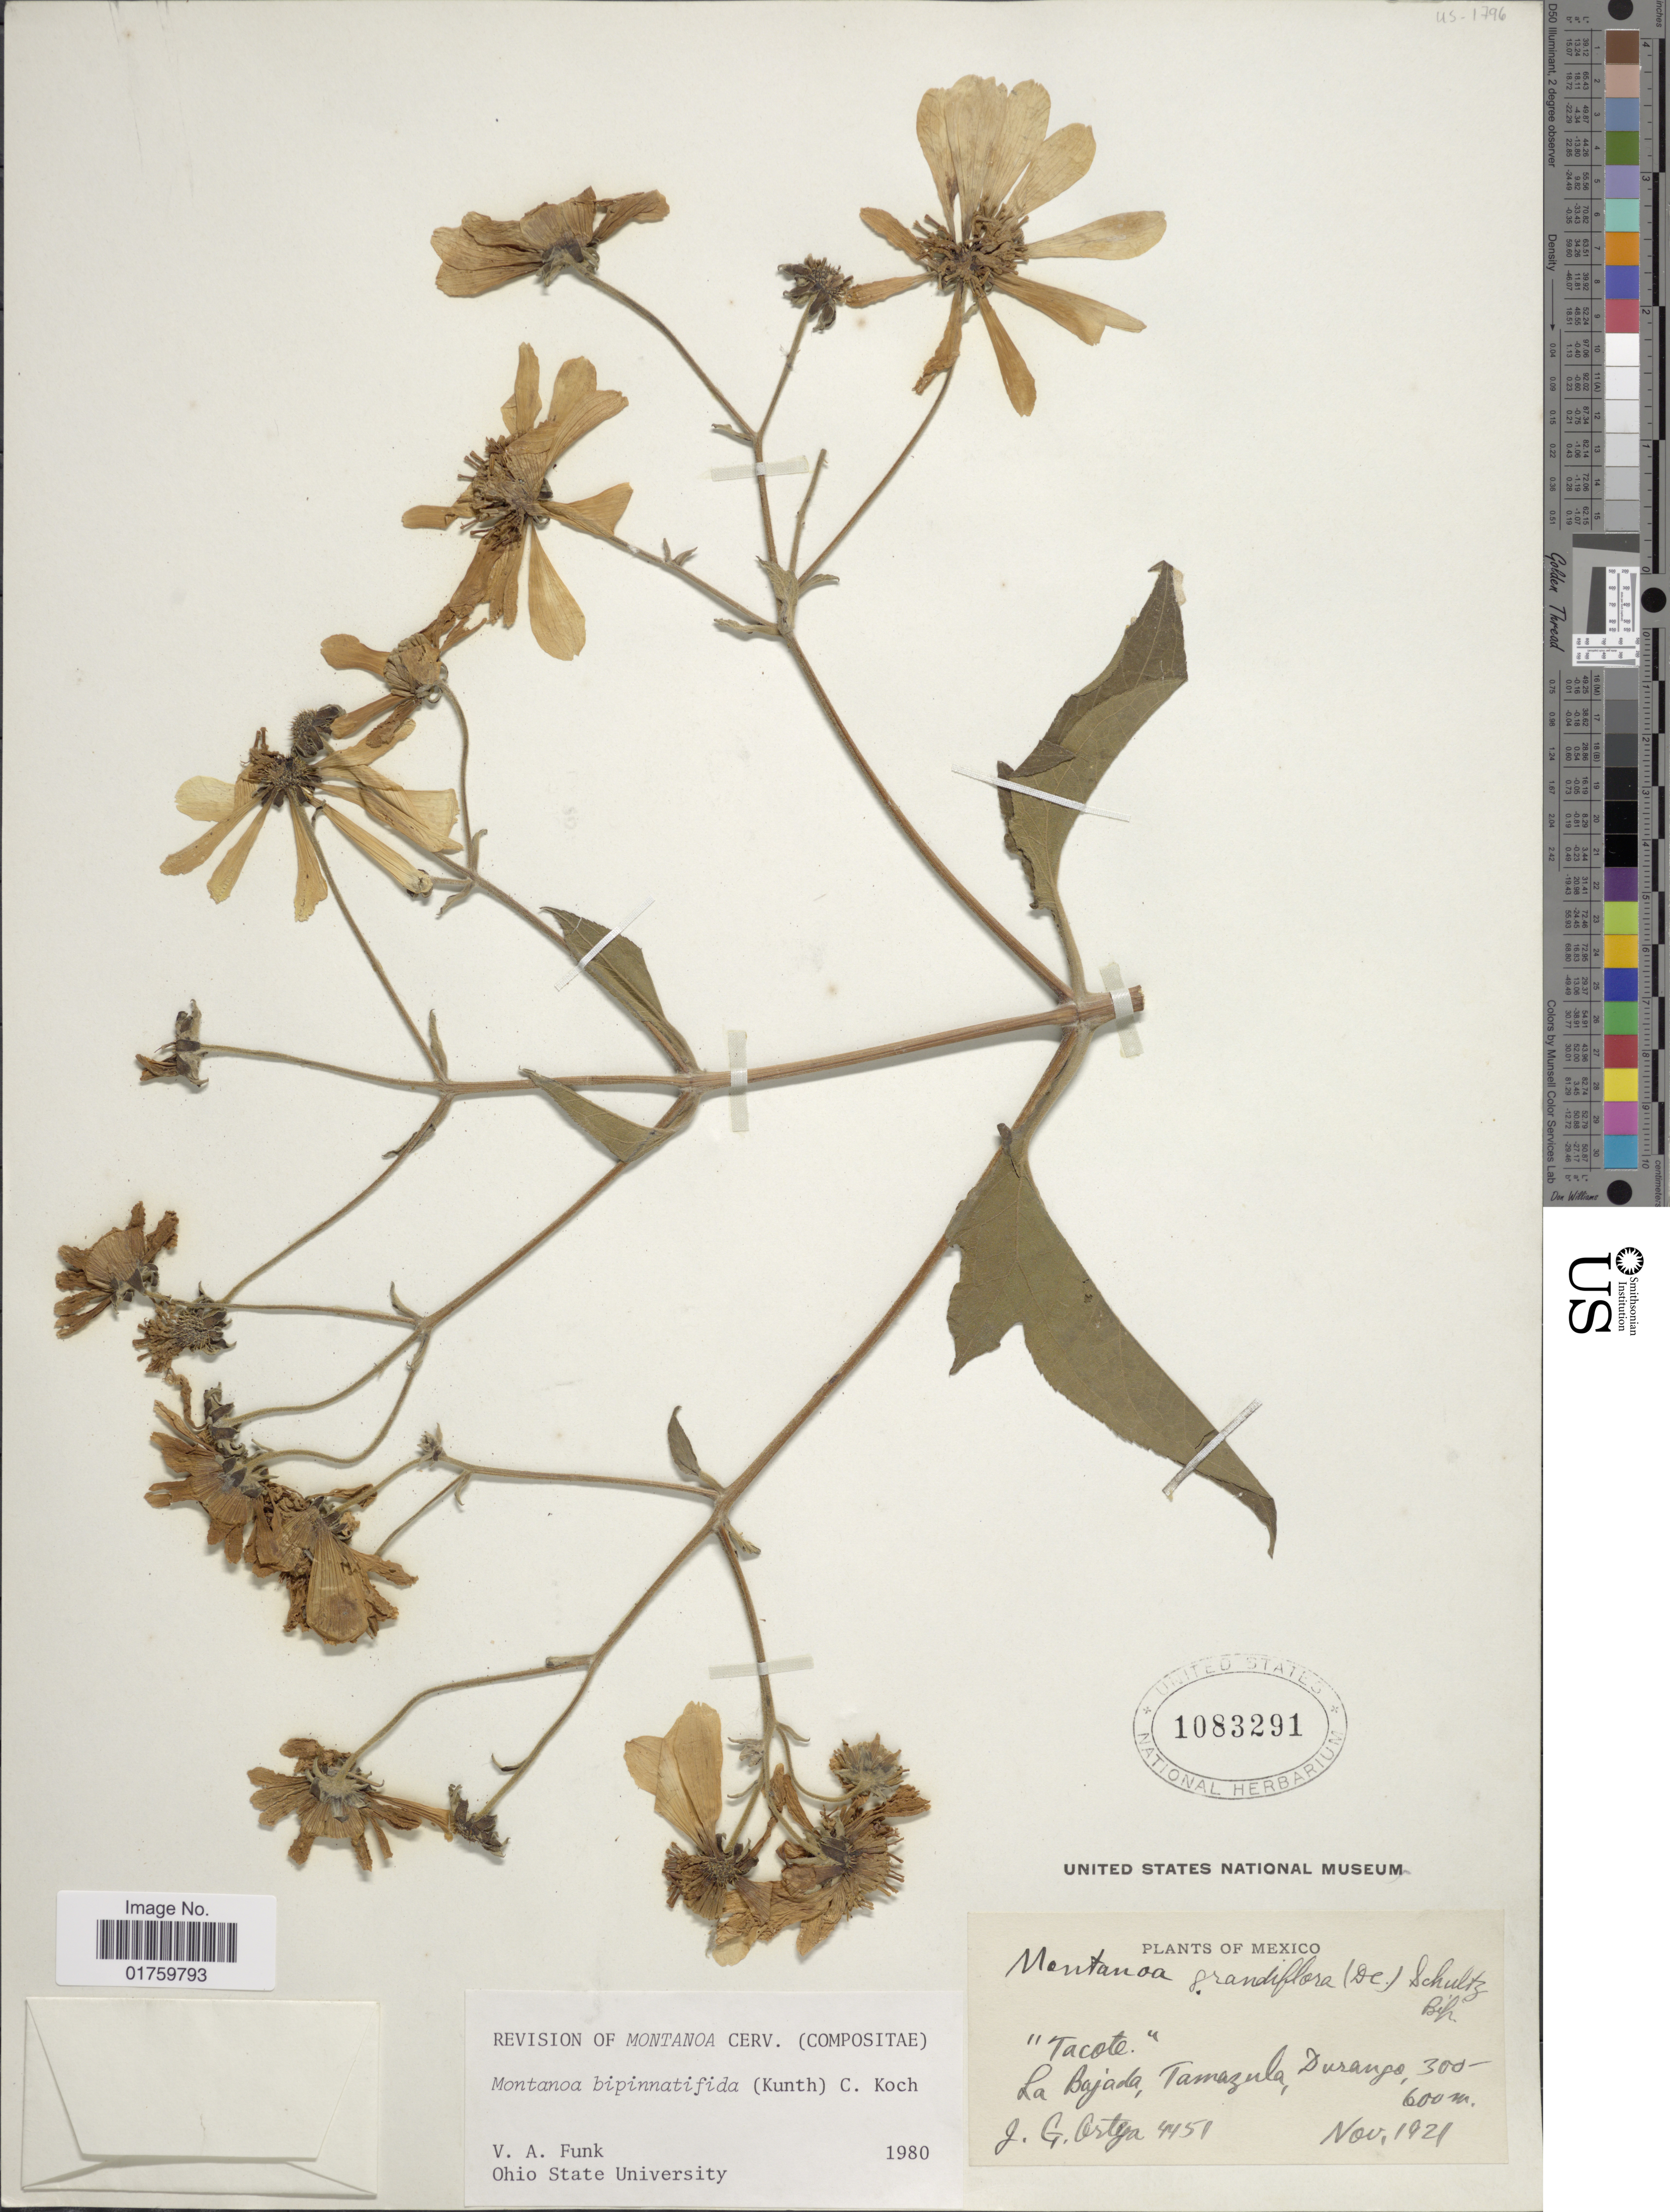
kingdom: Plantae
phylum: Tracheophyta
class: Magnoliopsida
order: Asterales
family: Asteraceae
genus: Montanoa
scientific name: Montanoa bipinnatifida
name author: (Kunth) C. Koch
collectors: J. Ortega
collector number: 4451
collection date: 1921-11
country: Mexico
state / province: Durango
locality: Tacote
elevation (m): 600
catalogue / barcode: US 1083291